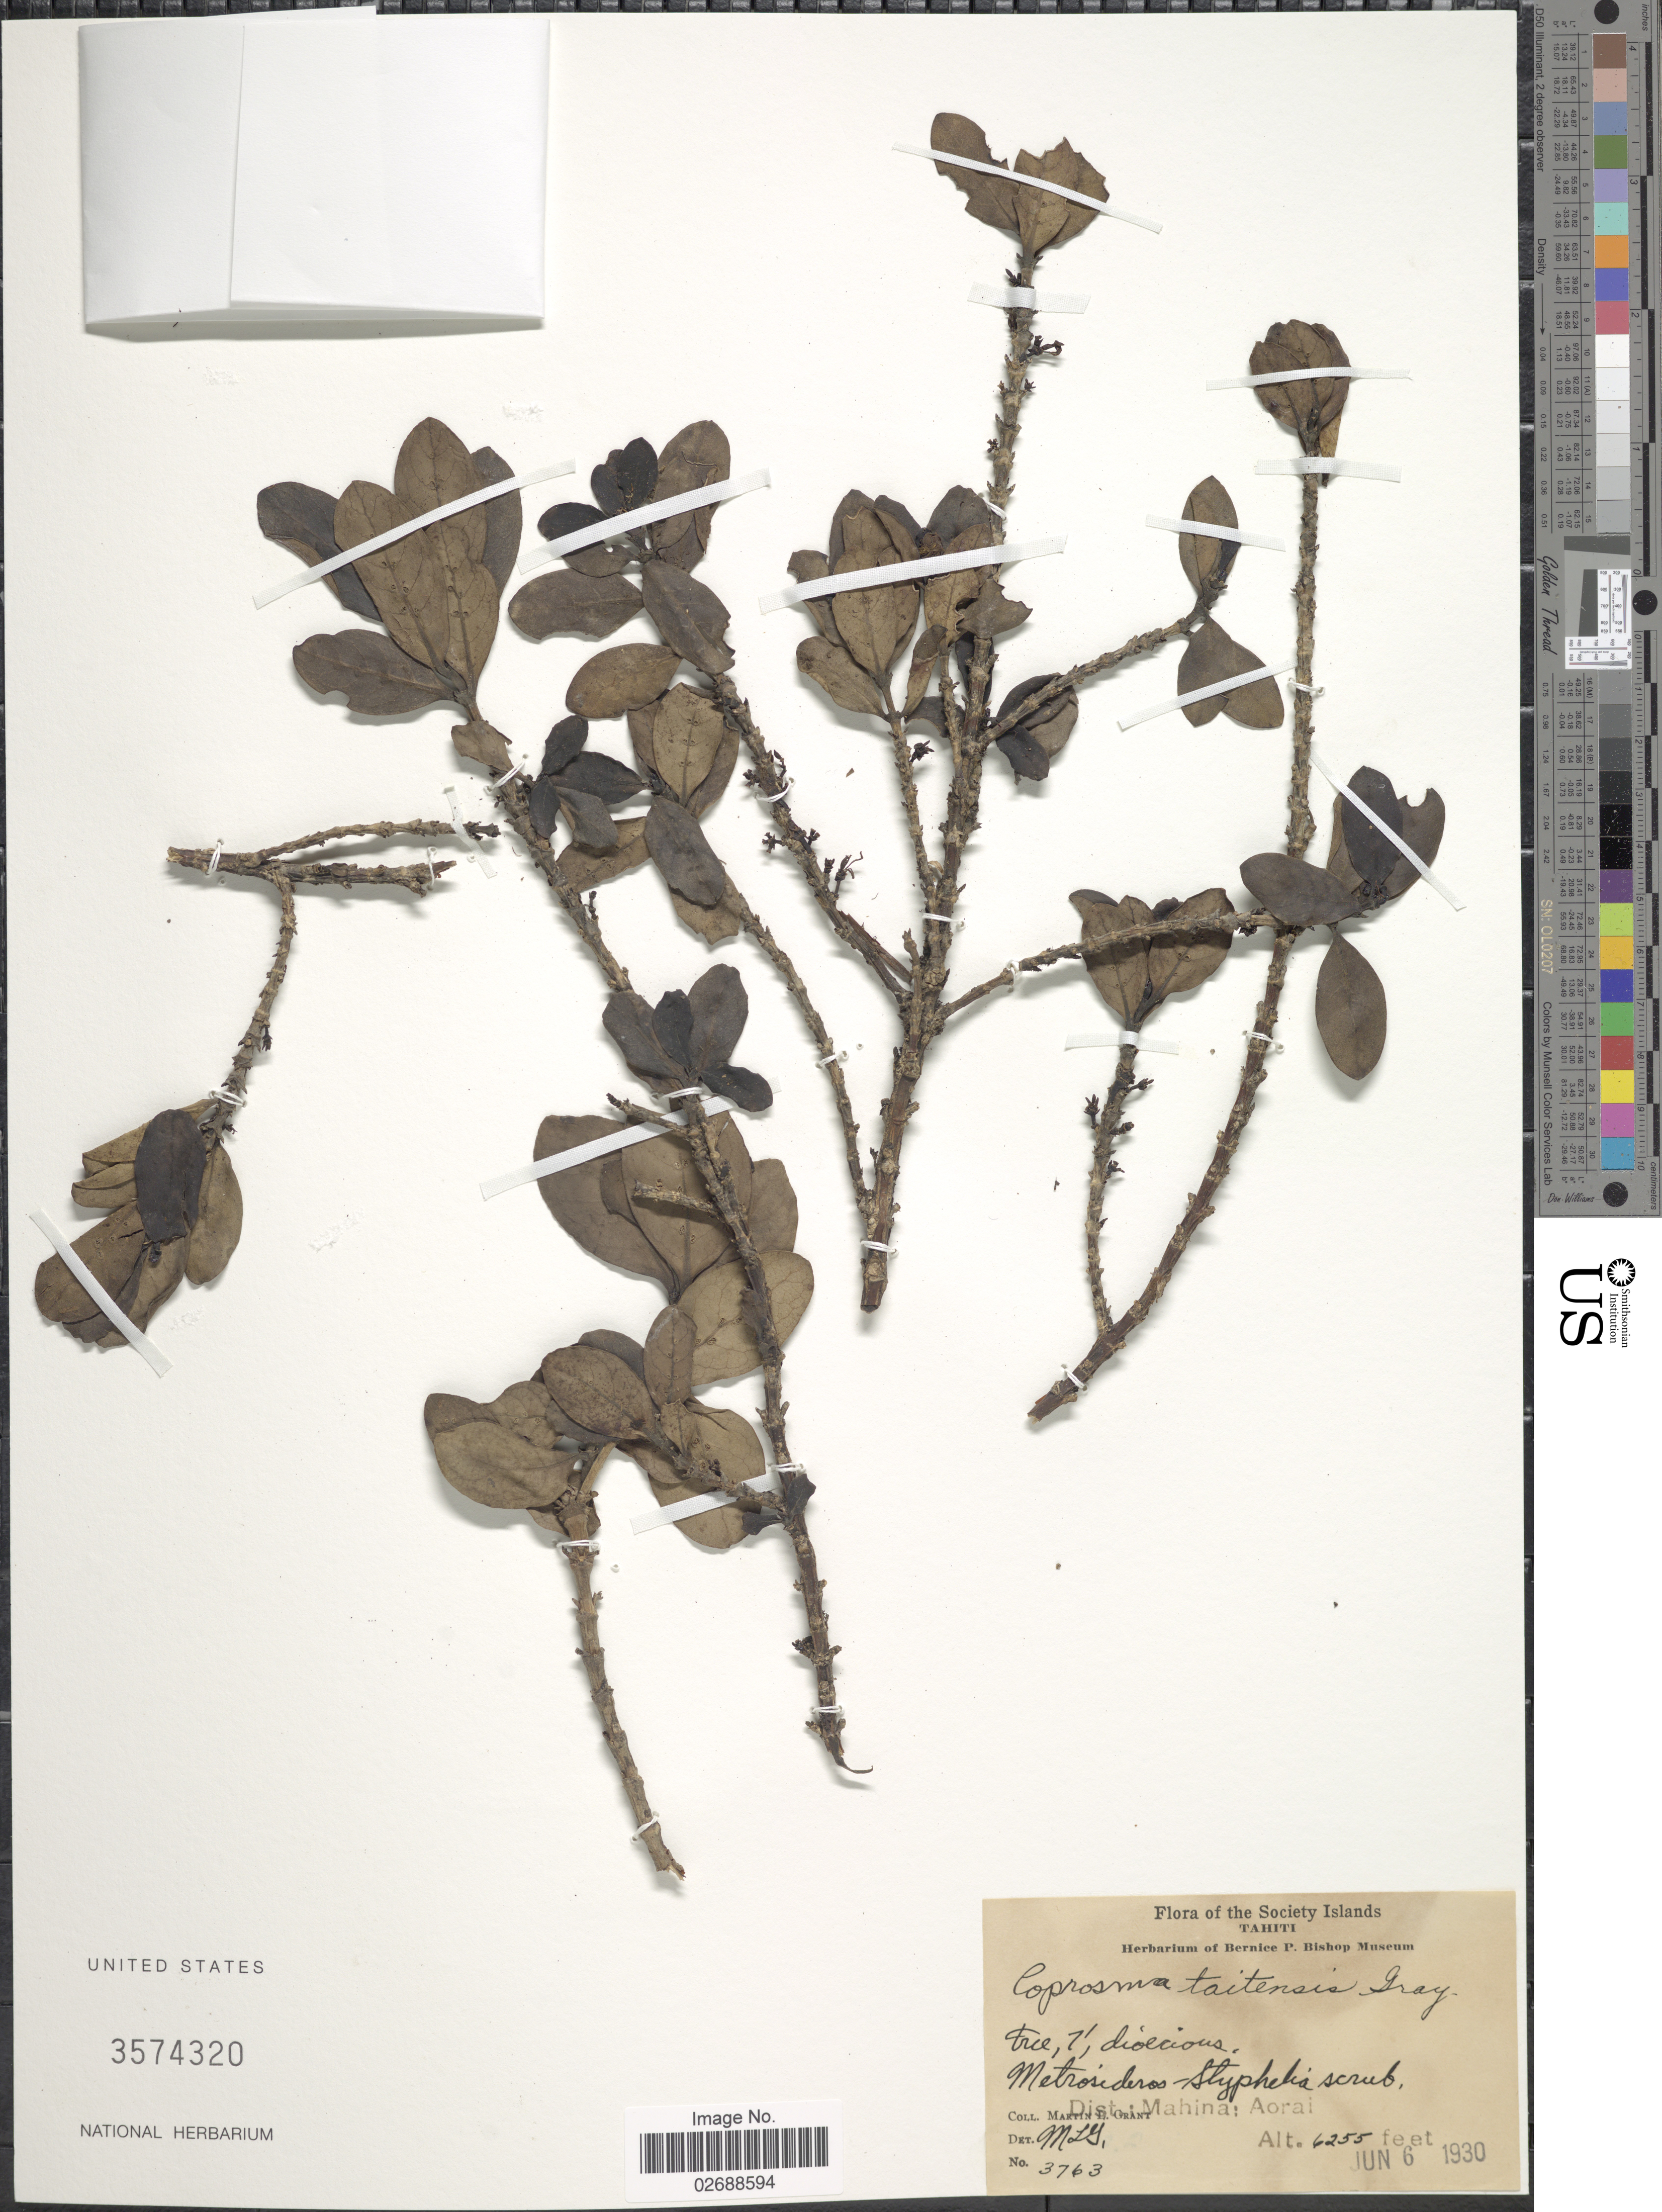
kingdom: Plantae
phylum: Tracheophyta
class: Magnoliopsida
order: Gentianales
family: Rubiaceae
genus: Coprosma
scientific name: Coprosma tahitensis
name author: A. Gray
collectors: M. L. Grant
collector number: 3763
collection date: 1930-06-06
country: French Polynesia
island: Tahiti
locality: Society Islands. Tahiti. Dist. Mahina: Aorai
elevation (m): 1907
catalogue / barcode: US 3574320